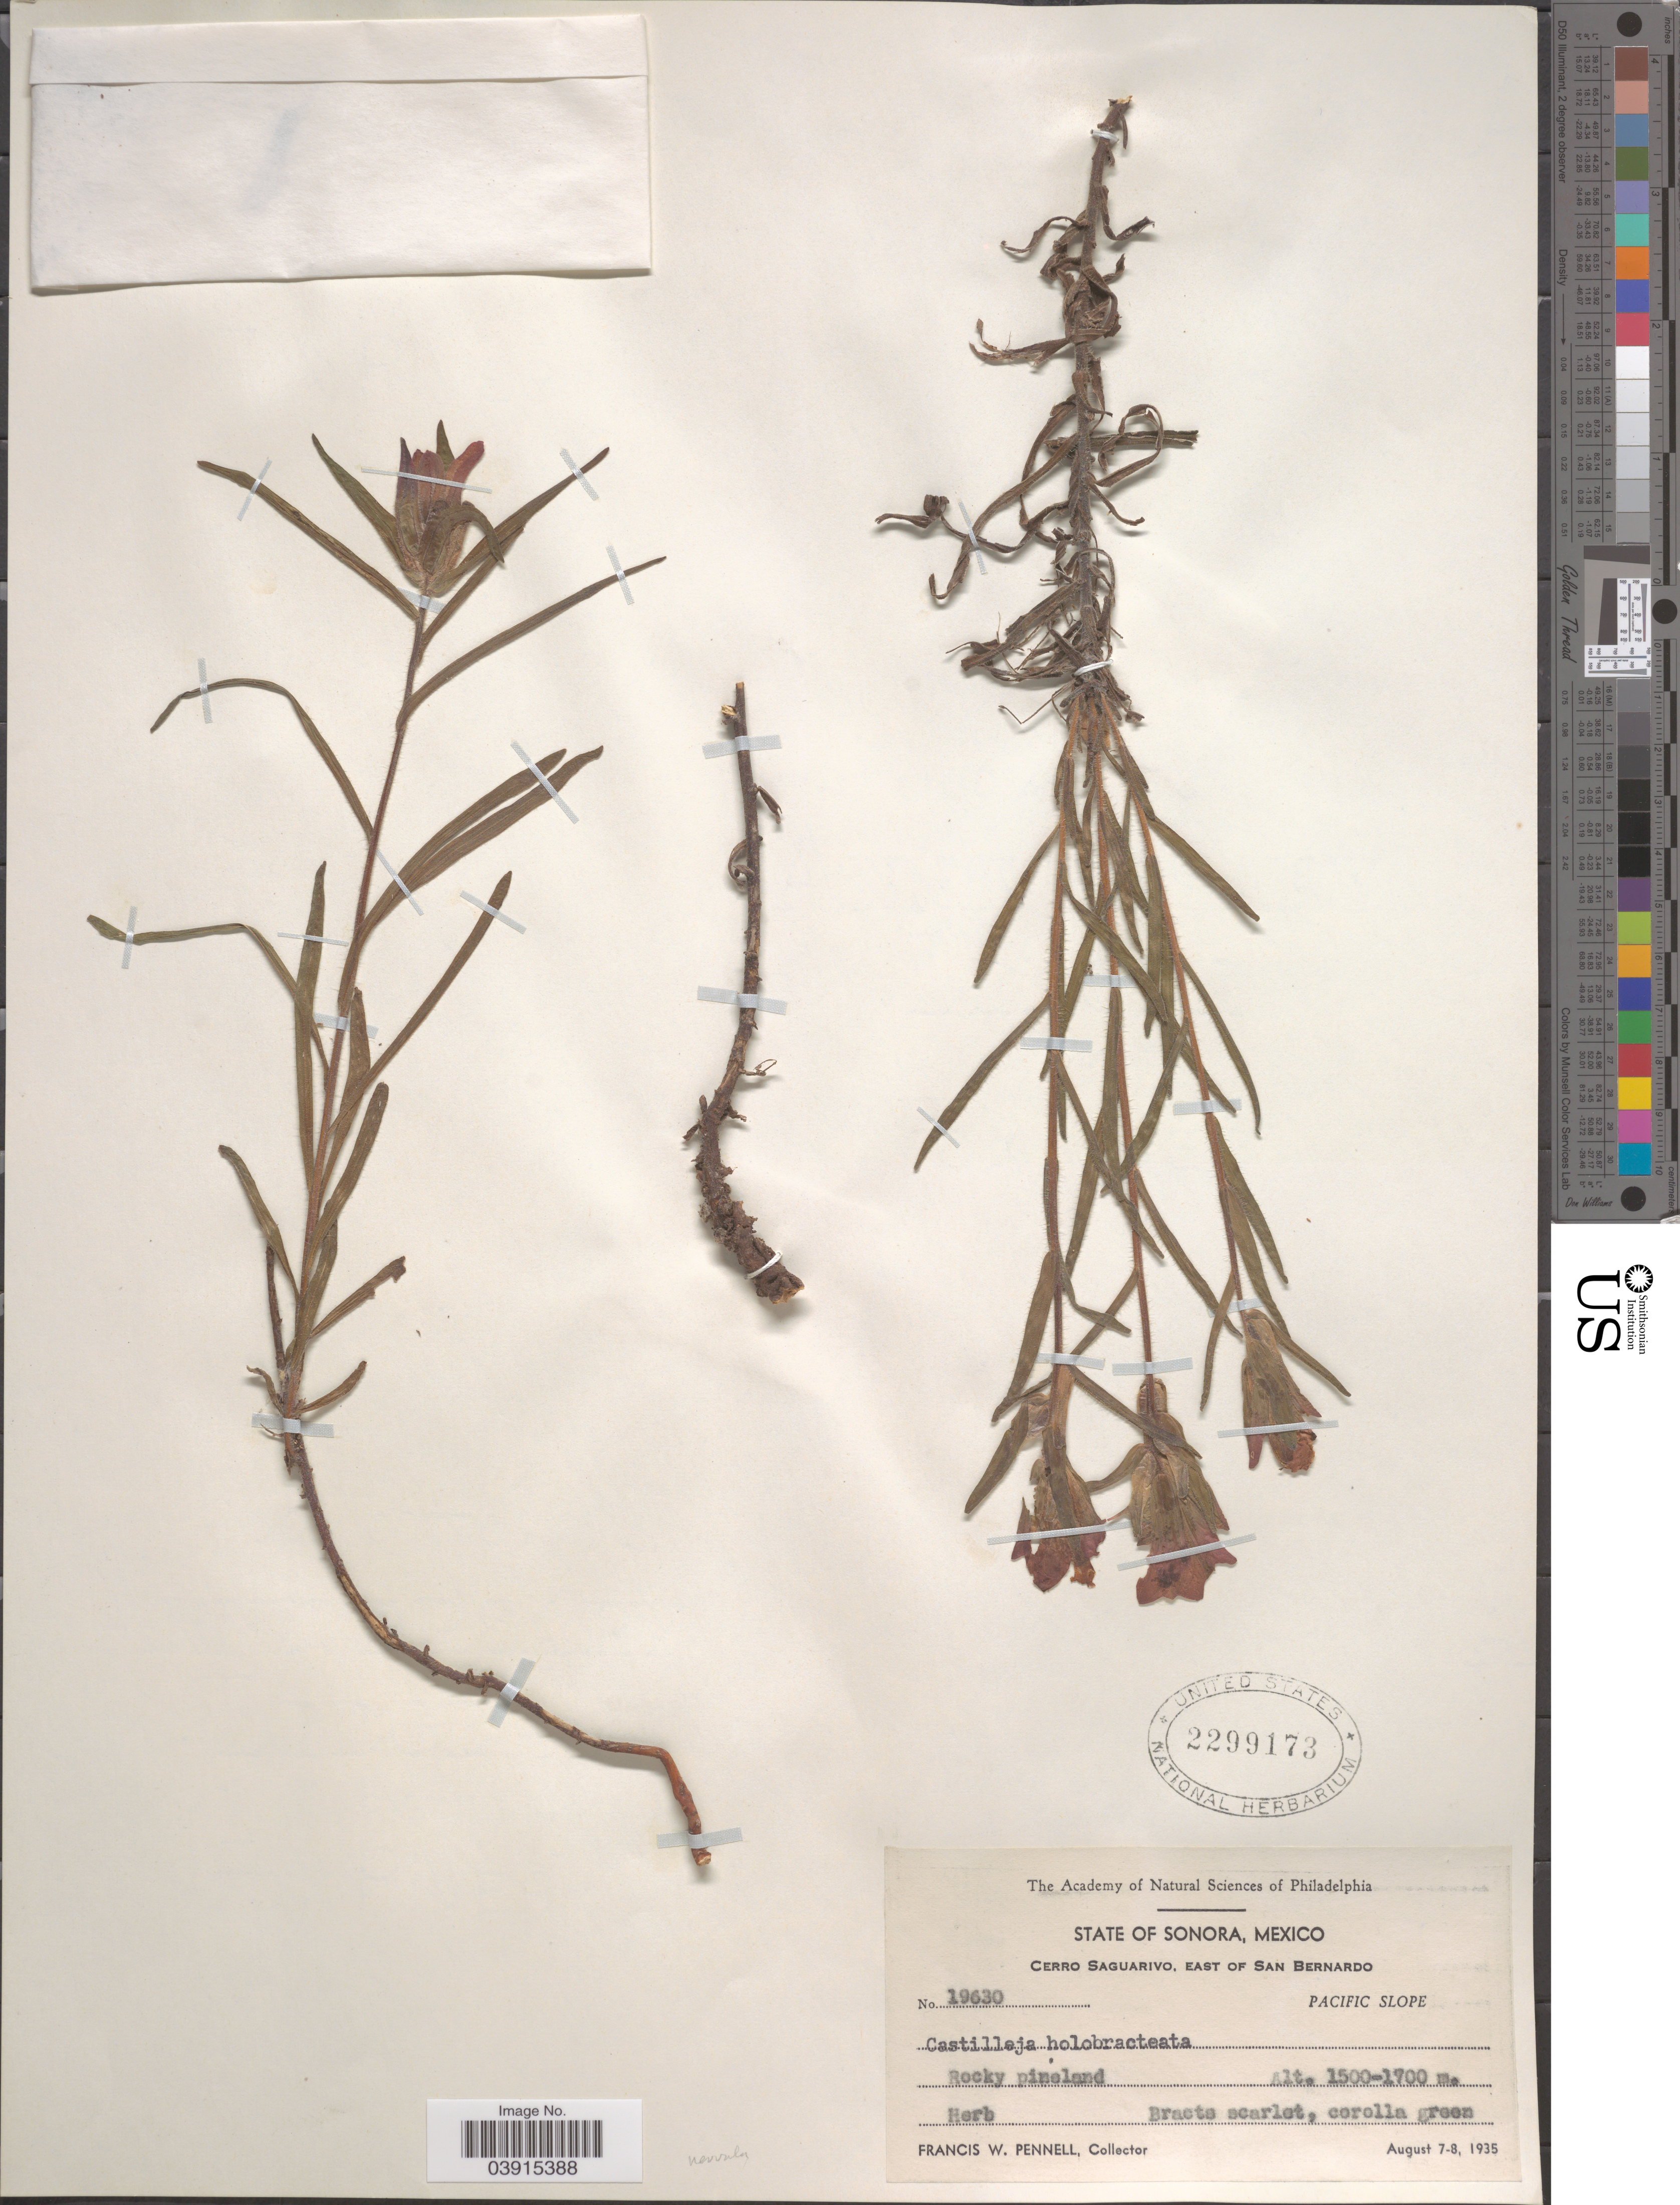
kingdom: Plantae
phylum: Tracheophyta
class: Magnoliopsida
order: Lamiales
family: Orobanchaceae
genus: Castilleja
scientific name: Castilleja nervata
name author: Eastw.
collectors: F. W. Pennell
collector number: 19630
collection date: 1935-08-07/1935-08-08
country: Mexico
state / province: Sonora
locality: Cerro Saguarivo, East of San Bernardo. Pacific Slope.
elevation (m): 1500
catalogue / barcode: US 2299173